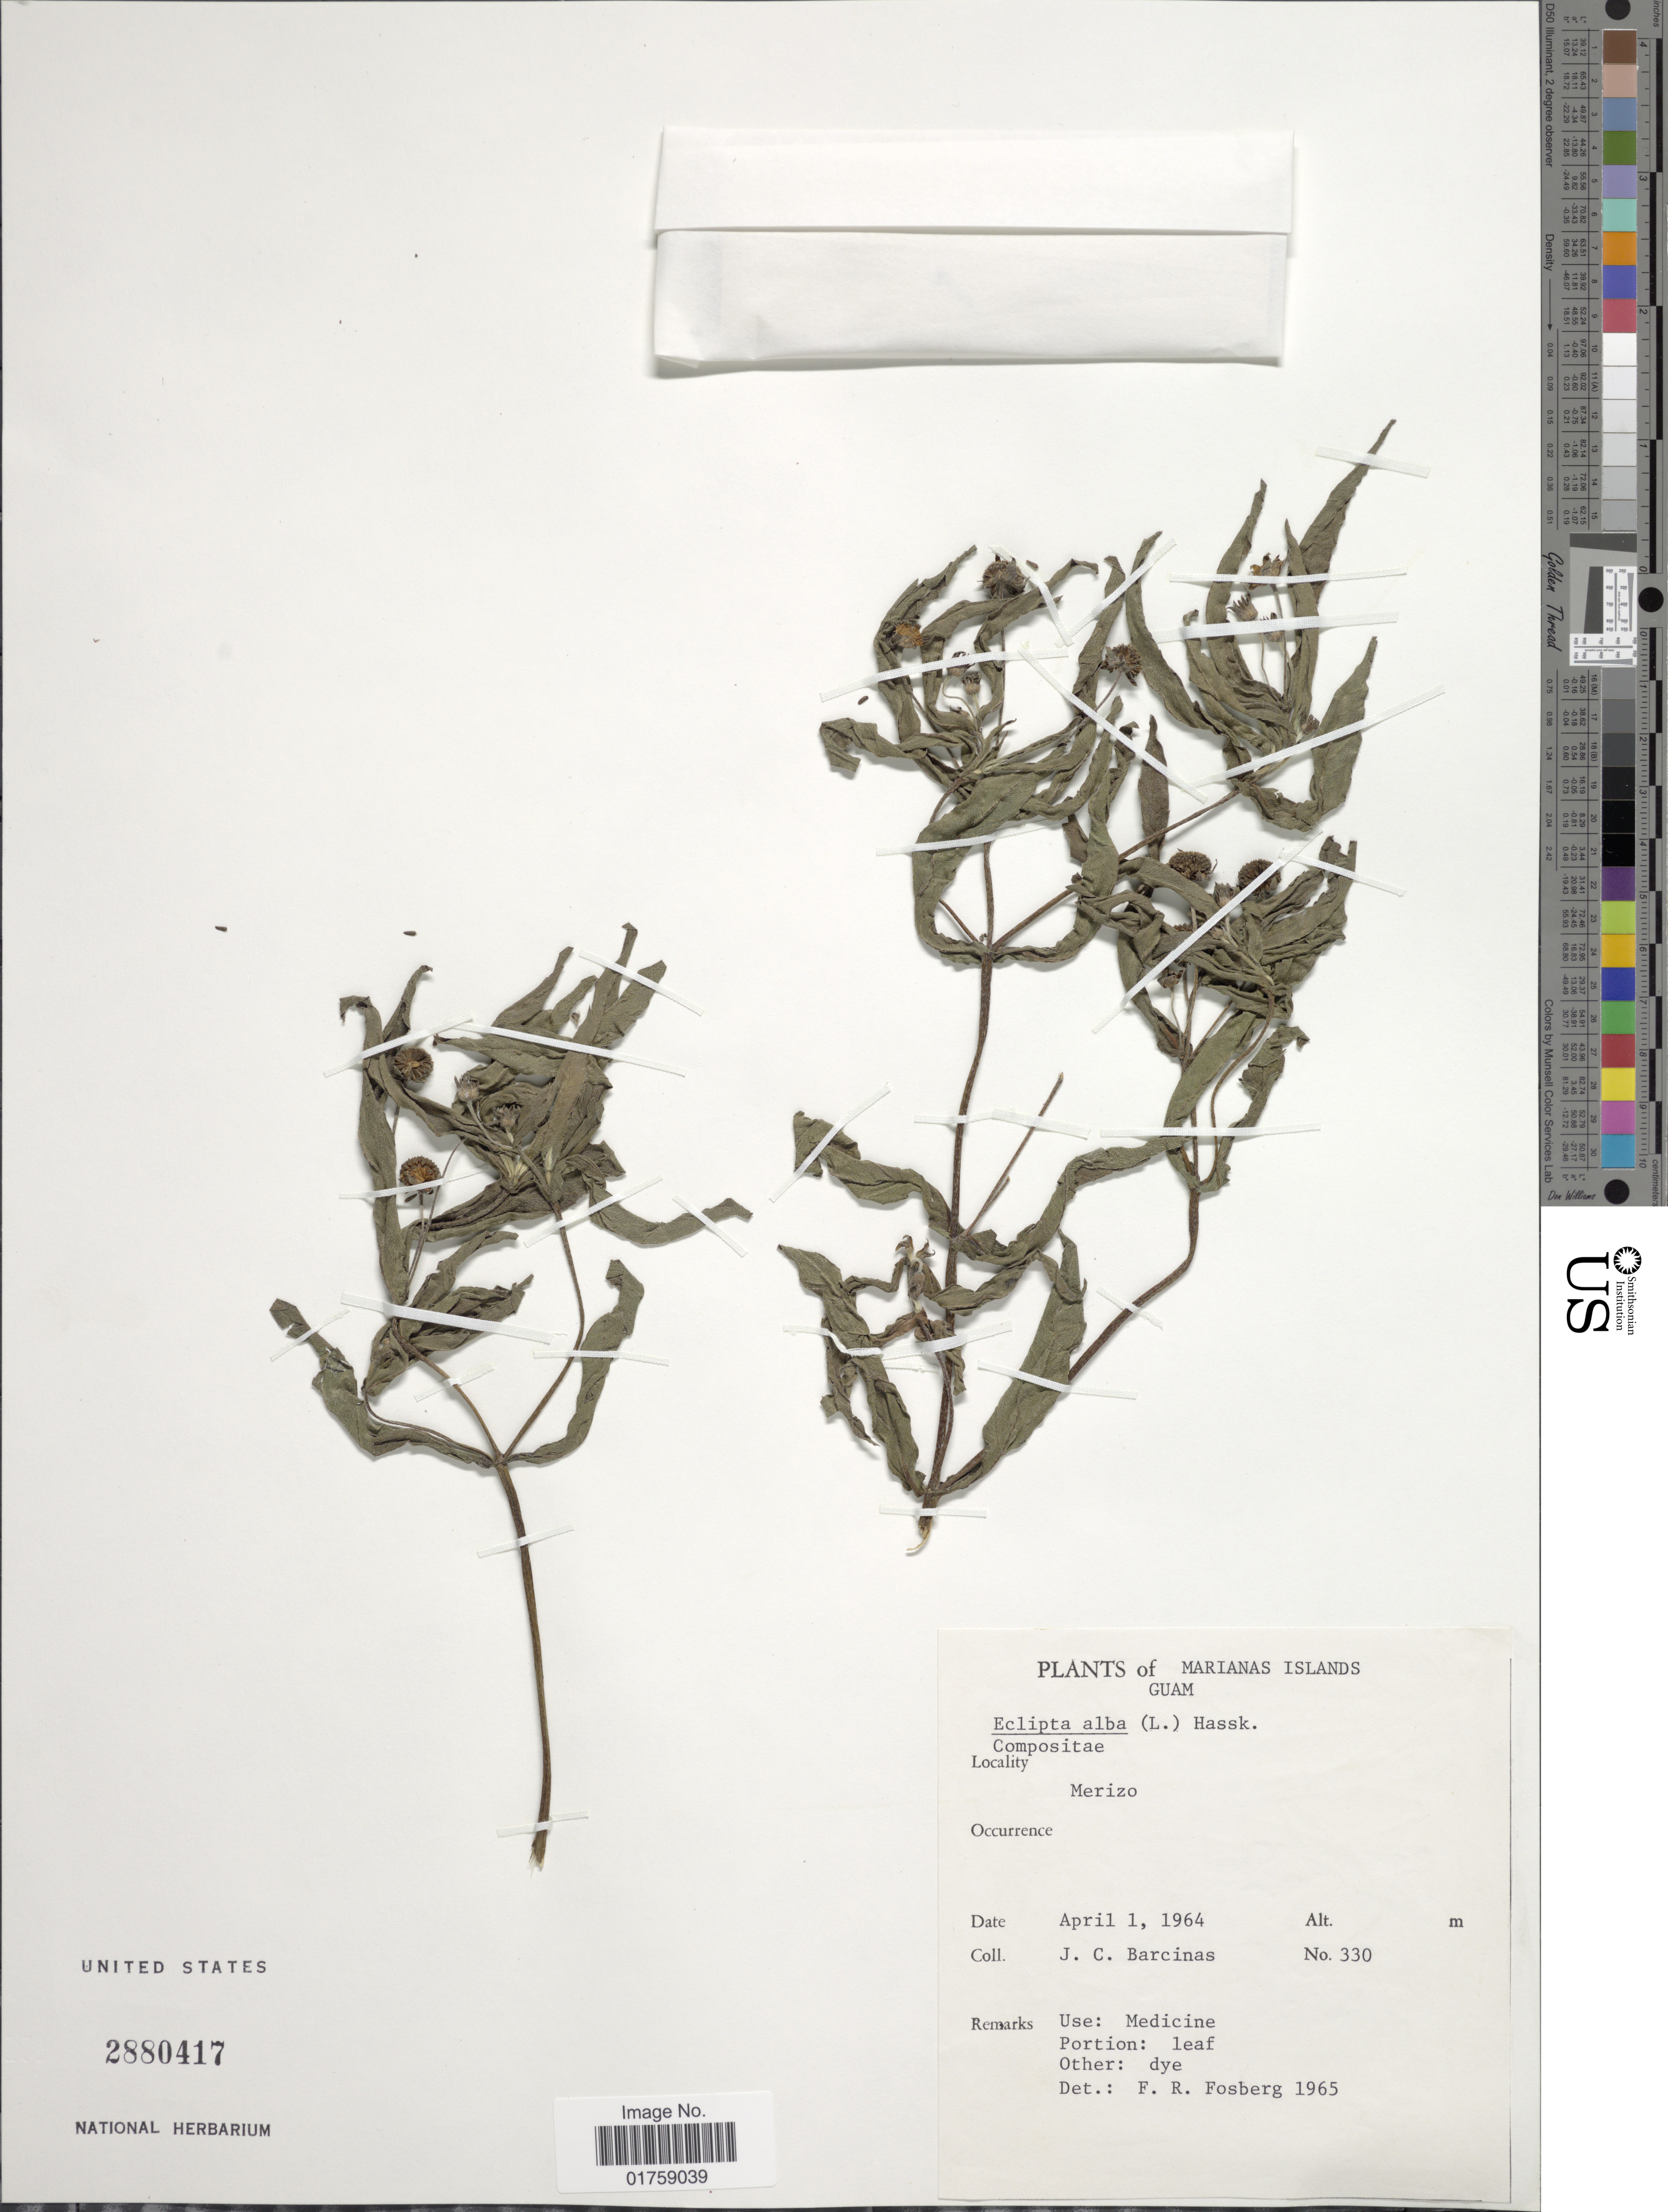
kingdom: Plantae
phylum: Tracheophyta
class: Magnoliopsida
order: Asterales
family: Asteraceae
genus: Eclipta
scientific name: Eclipta prostrata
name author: (L.) L.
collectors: J.C. Barcinas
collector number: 330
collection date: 1964-04-01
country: Guam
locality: Marianas Islands. Guam: Merizo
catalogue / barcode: US 2880417